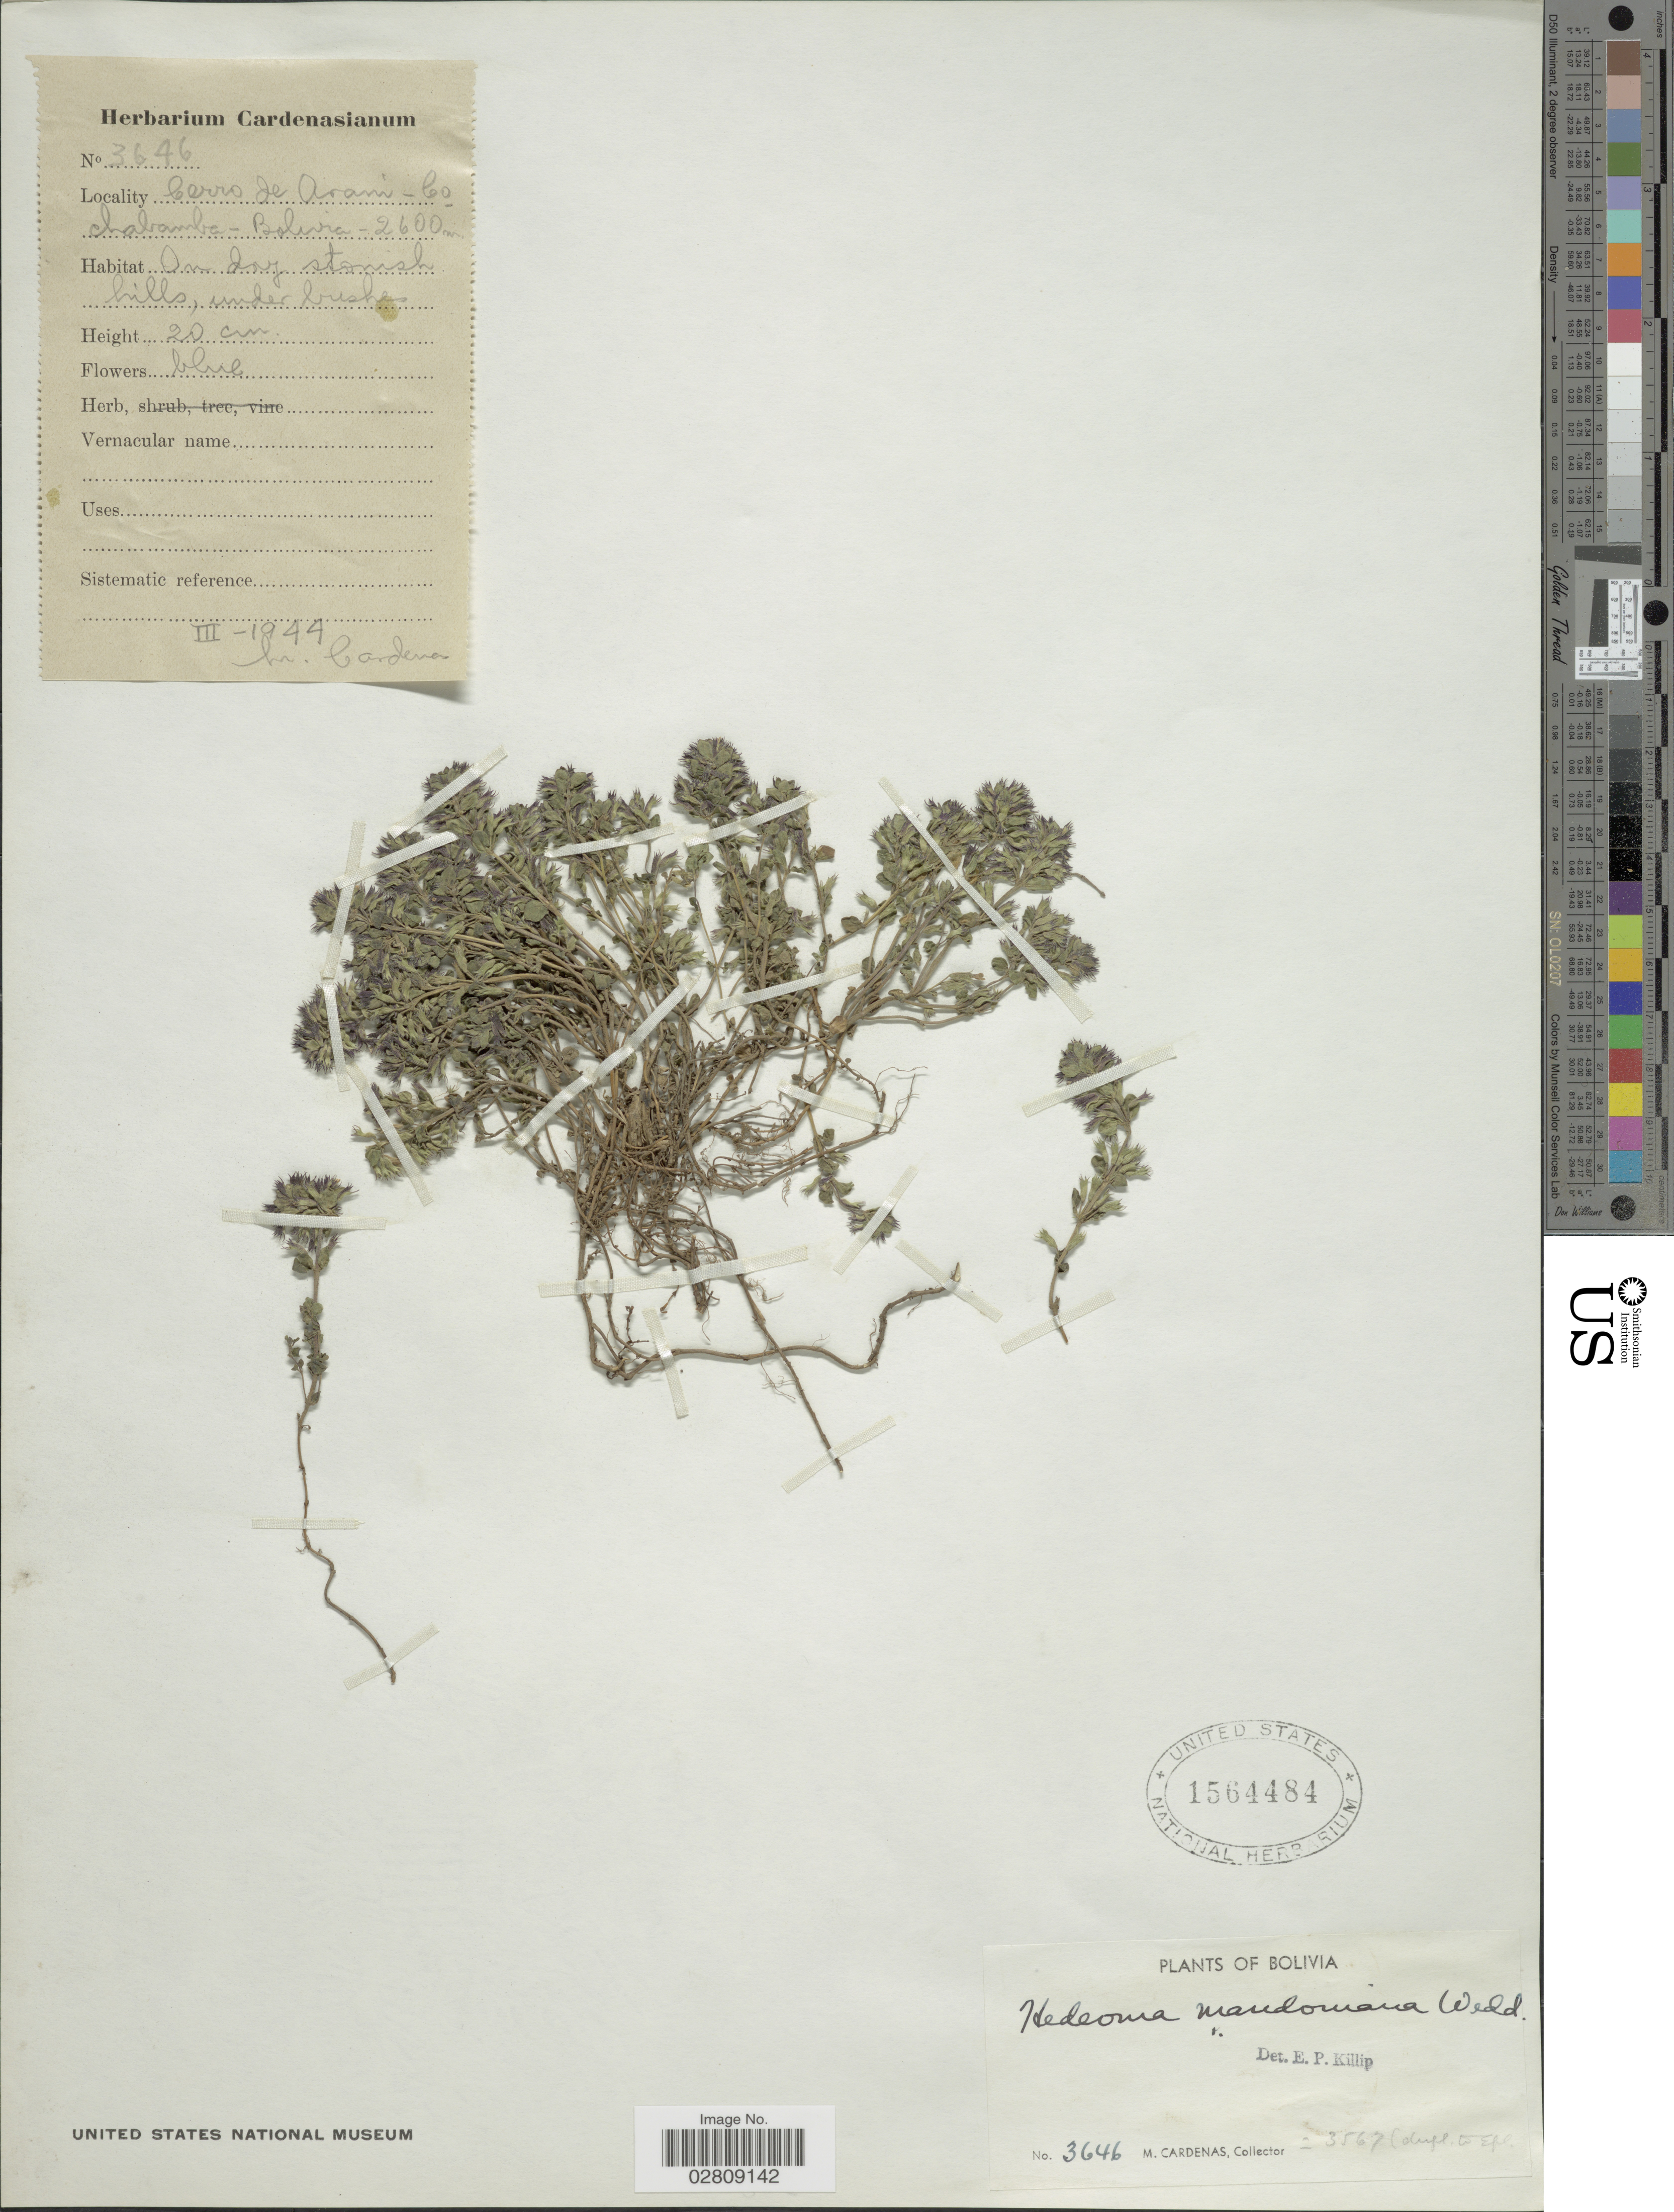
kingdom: Plantae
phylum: Tracheophyta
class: Magnoliopsida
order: Lamiales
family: Lamiaceae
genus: Hedeoma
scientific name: Hedeoma mandoniana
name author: Wedd.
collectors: M. Cárdenas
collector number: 3646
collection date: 1944-03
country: Bolivia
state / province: Cochabamba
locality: Cerro de Arani.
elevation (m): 2600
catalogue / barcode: US 1564484